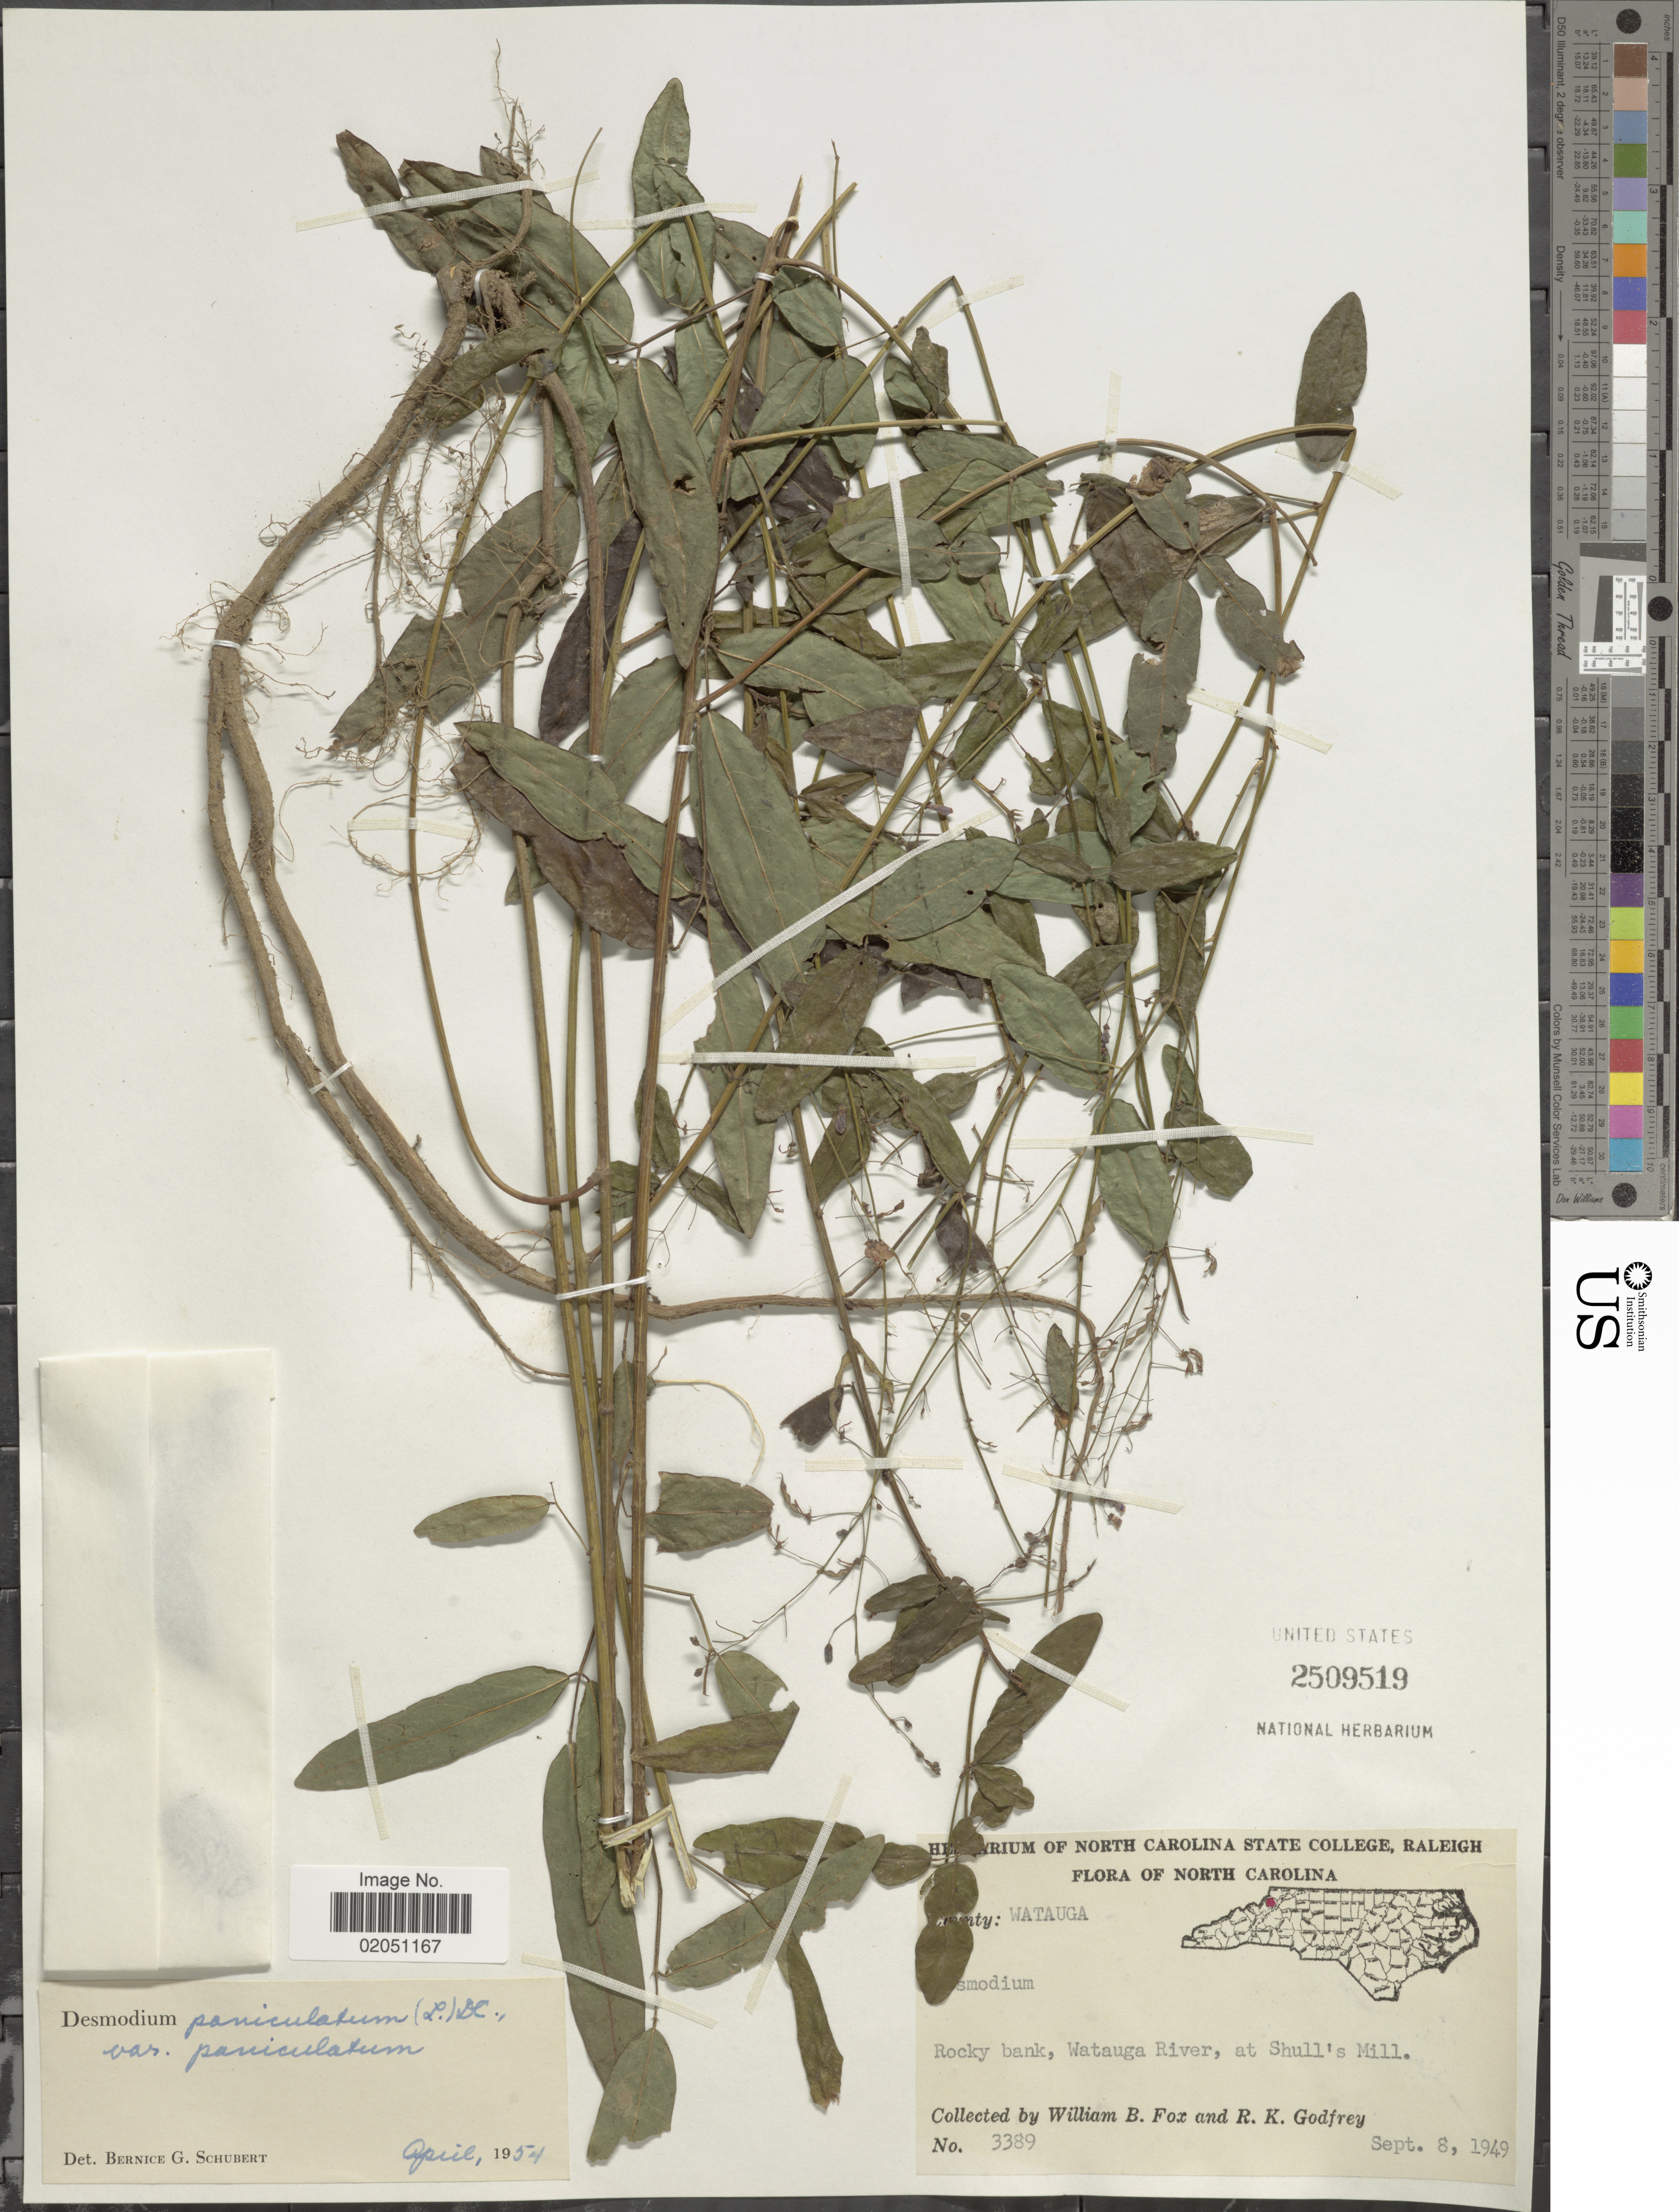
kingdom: Plantae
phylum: Tracheophyta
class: Magnoliopsida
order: Fabales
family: Fabaceae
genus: Desmodium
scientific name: Desmodium paniculatum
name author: (L.) DC.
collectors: W. B. Fox & R. K. Godfrey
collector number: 3389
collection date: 1949-09-08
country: United States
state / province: North Carolina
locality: County: Watauga, Rocky bank, Watauga River, at Shull's Mill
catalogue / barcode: US 2509519